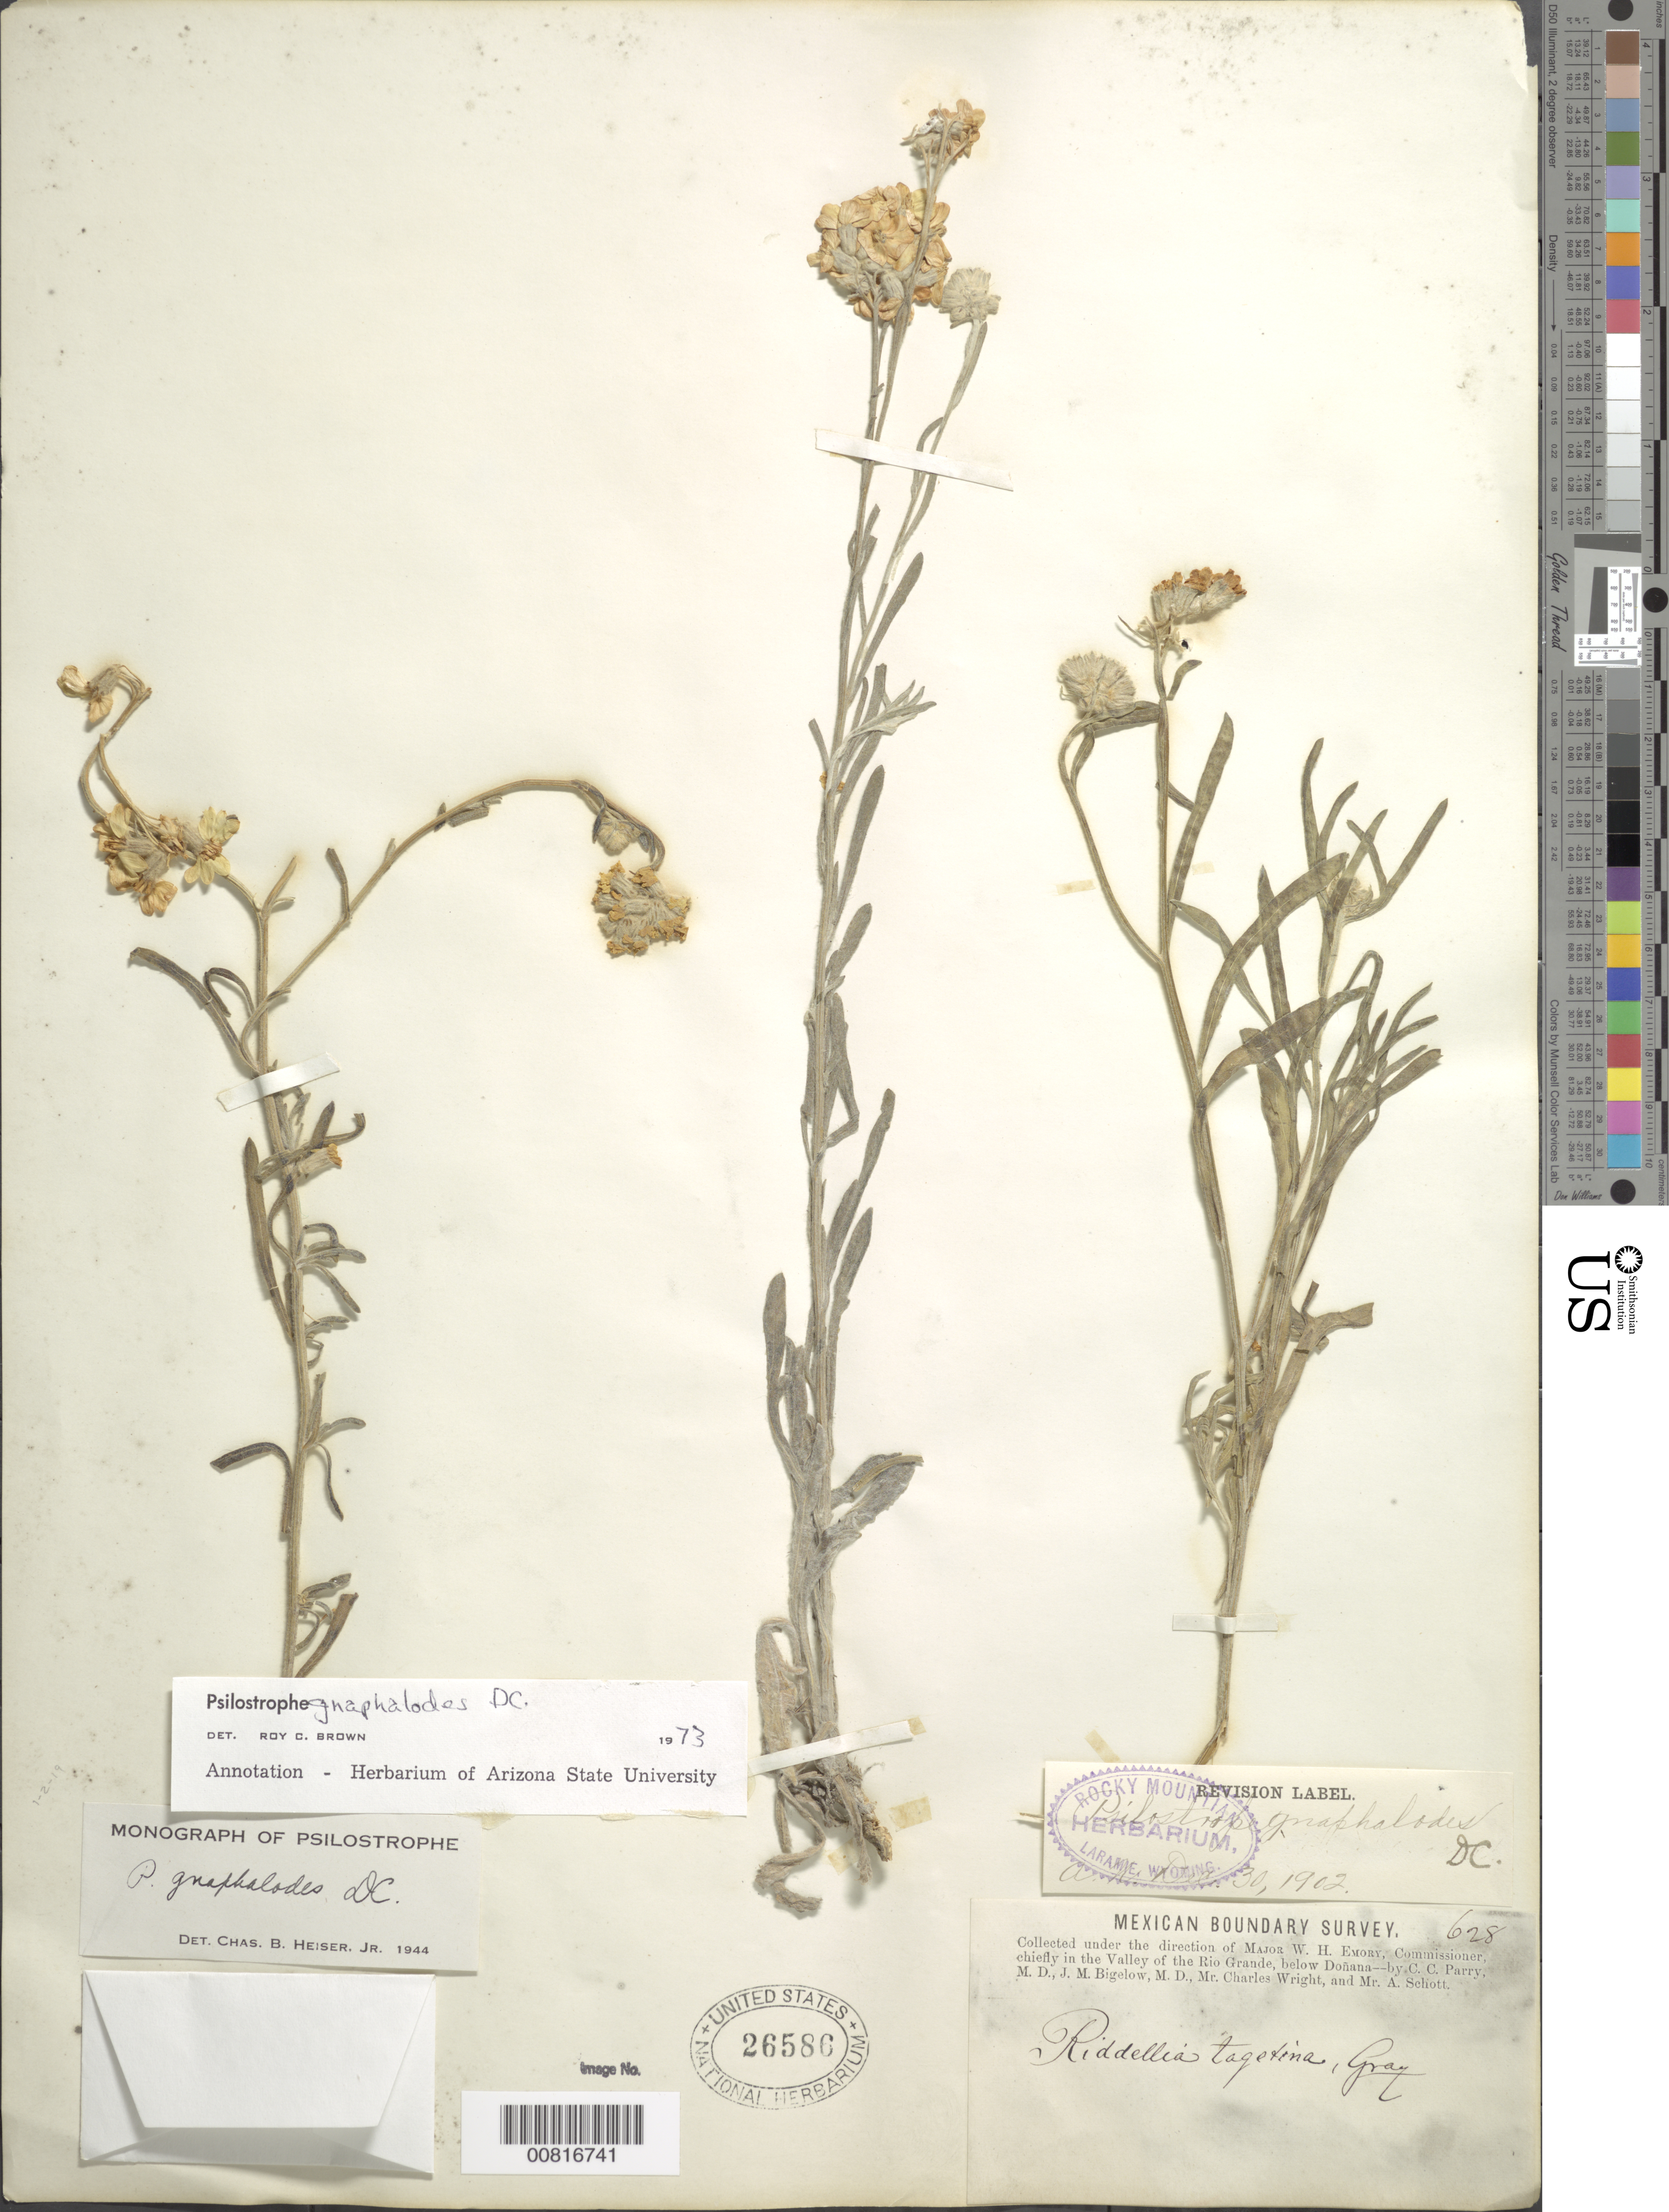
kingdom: Plantae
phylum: Tracheophyta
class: Magnoliopsida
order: Asterales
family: Asteraceae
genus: Psilostrophe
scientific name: Psilostrophe gnaphaloides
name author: DC.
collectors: C. C. Parry, J. M. Bigelow, C. Wright & A. Schott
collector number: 628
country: Mexico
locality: Valley of the Rio Grande, below Donana, Mexico Boundary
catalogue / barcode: US 26586